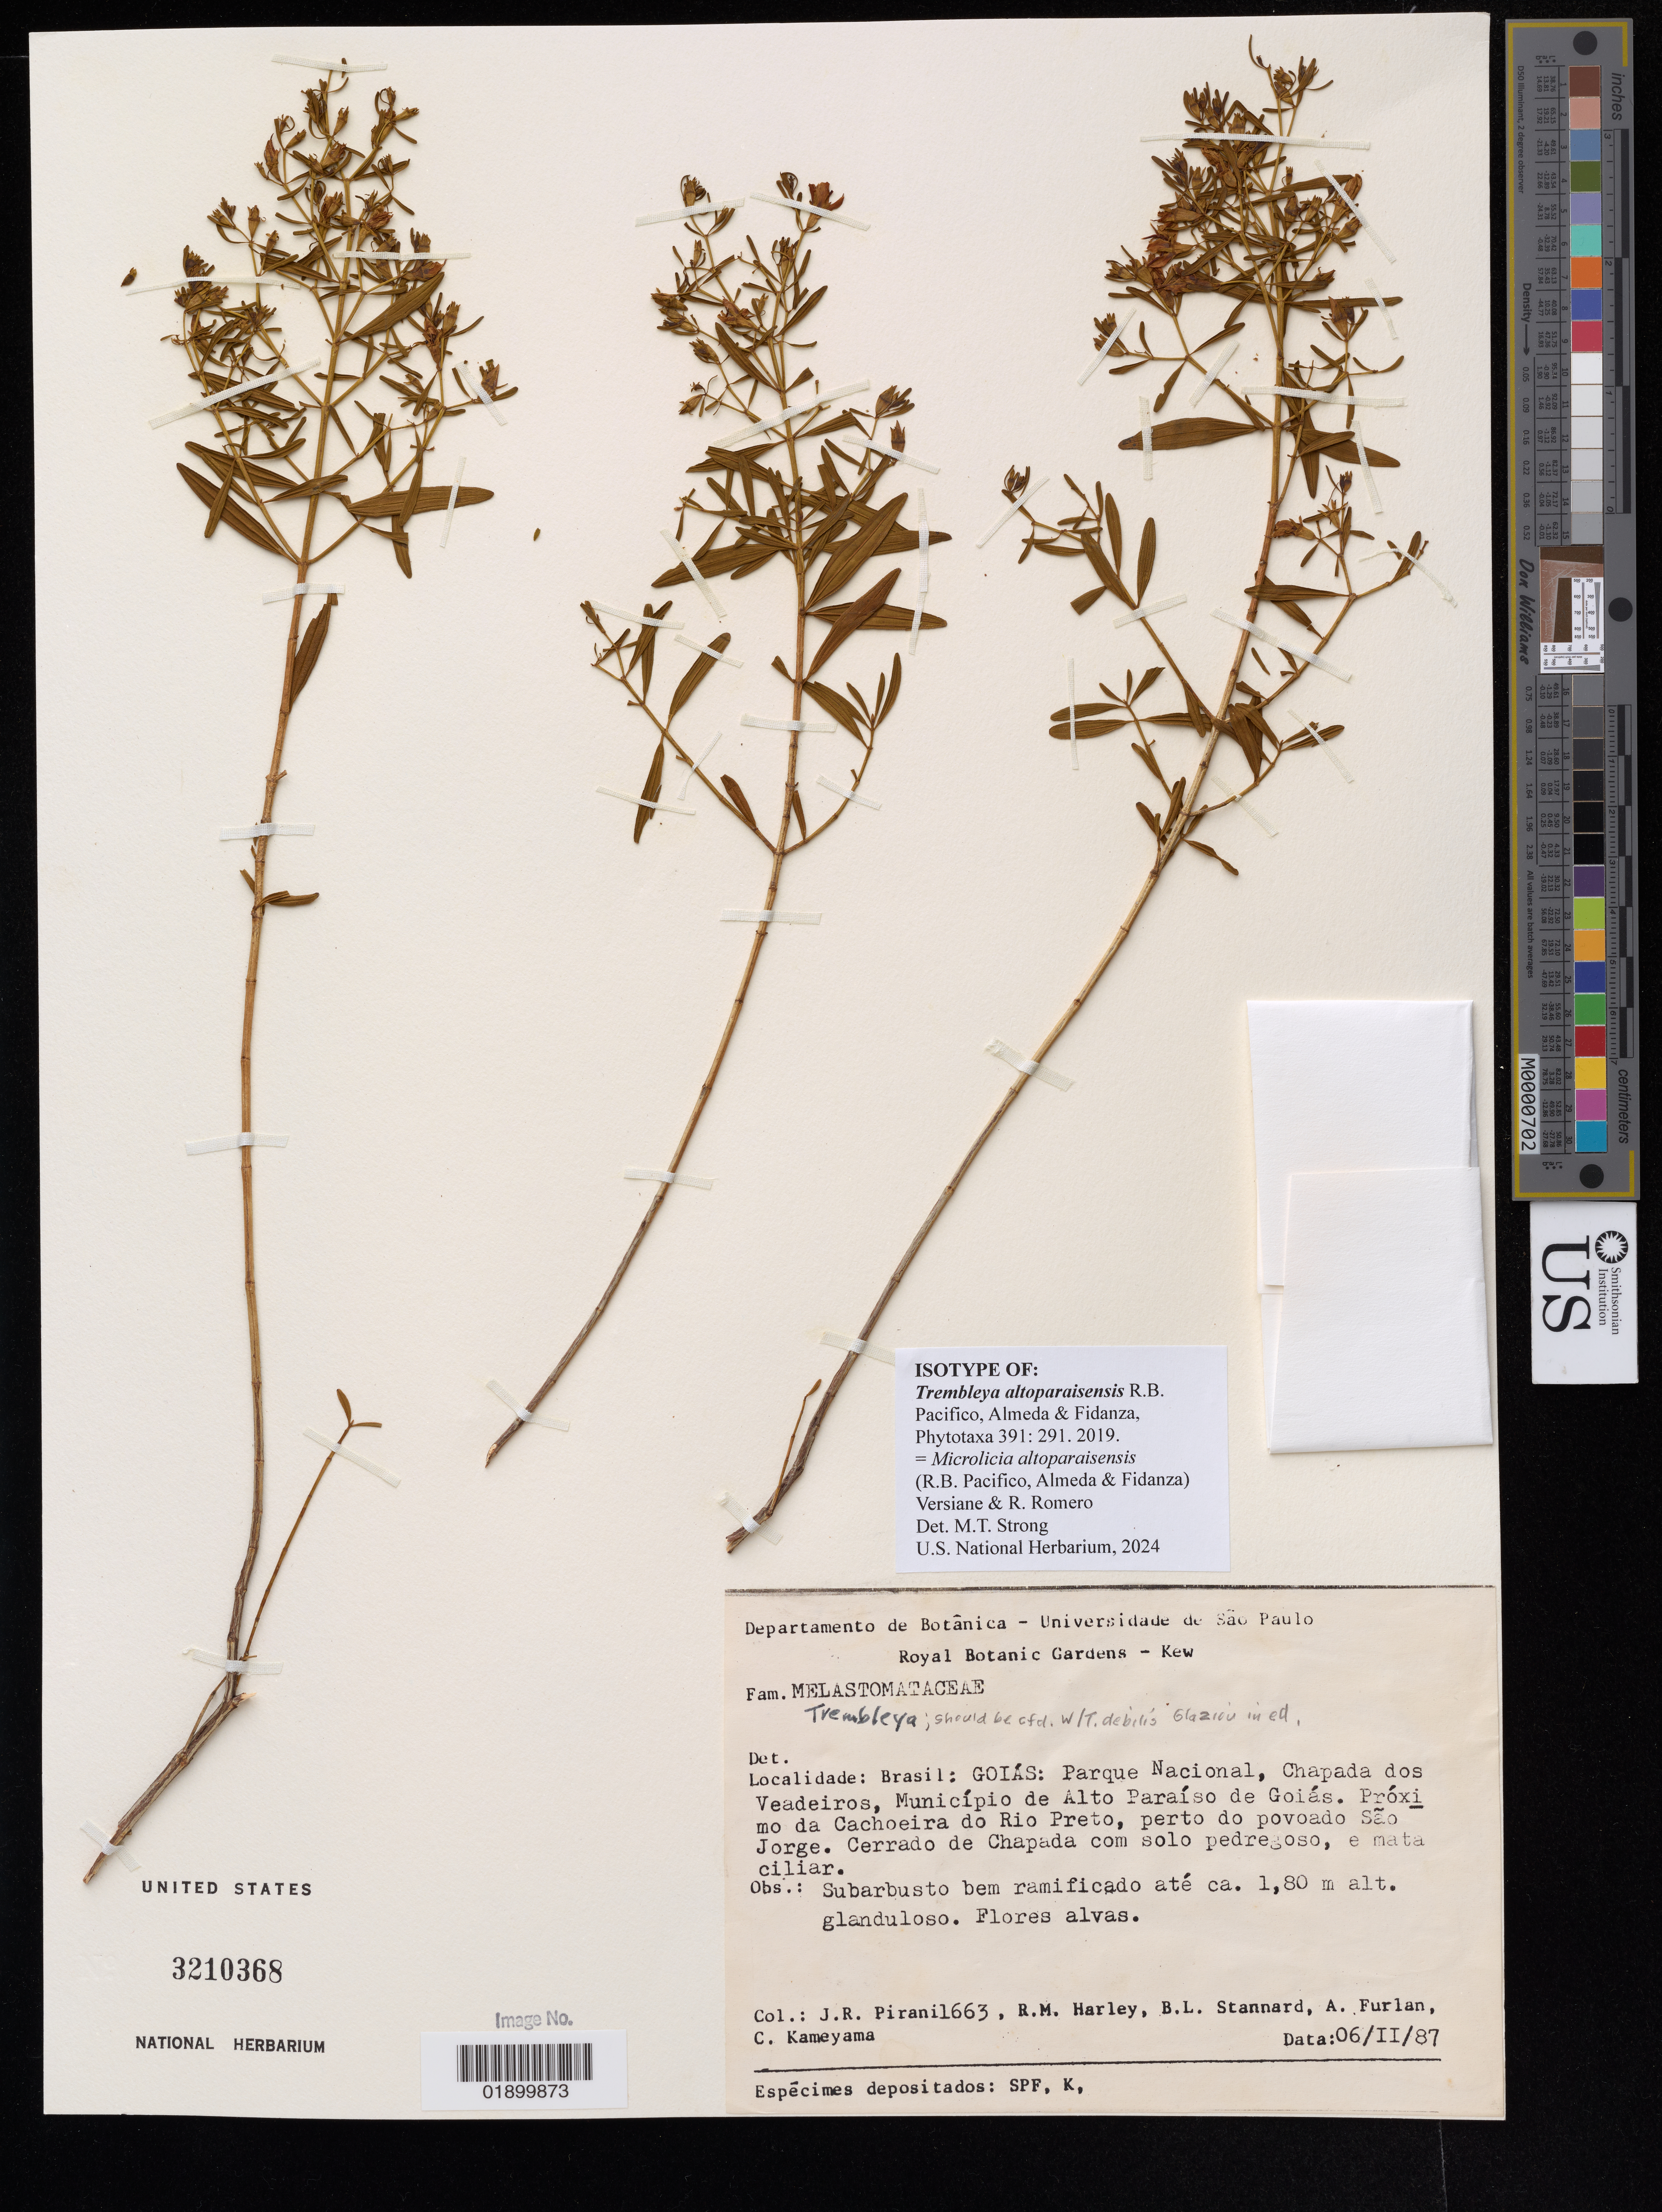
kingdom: Plantae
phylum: Tracheophyta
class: Magnoliopsida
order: Myrtales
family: Melastomataceae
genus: Trembleya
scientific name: Trembleya altoparaisensis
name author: Pacifico et al.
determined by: Strong, Mark T., (BOT), Smithsonian Institution - National Museum of Natural History (UNITED STATES)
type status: Isotype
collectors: J. R. Pirani, R. M. Harley & B. L. Stannard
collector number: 1663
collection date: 1968-05-27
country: Brazil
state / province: Goiás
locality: Parque Nacional, Chapada dos Veadeiros. Próximo da Cachoeira do Rio Preto, perto do povoado São Jorge.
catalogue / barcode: US 3210368